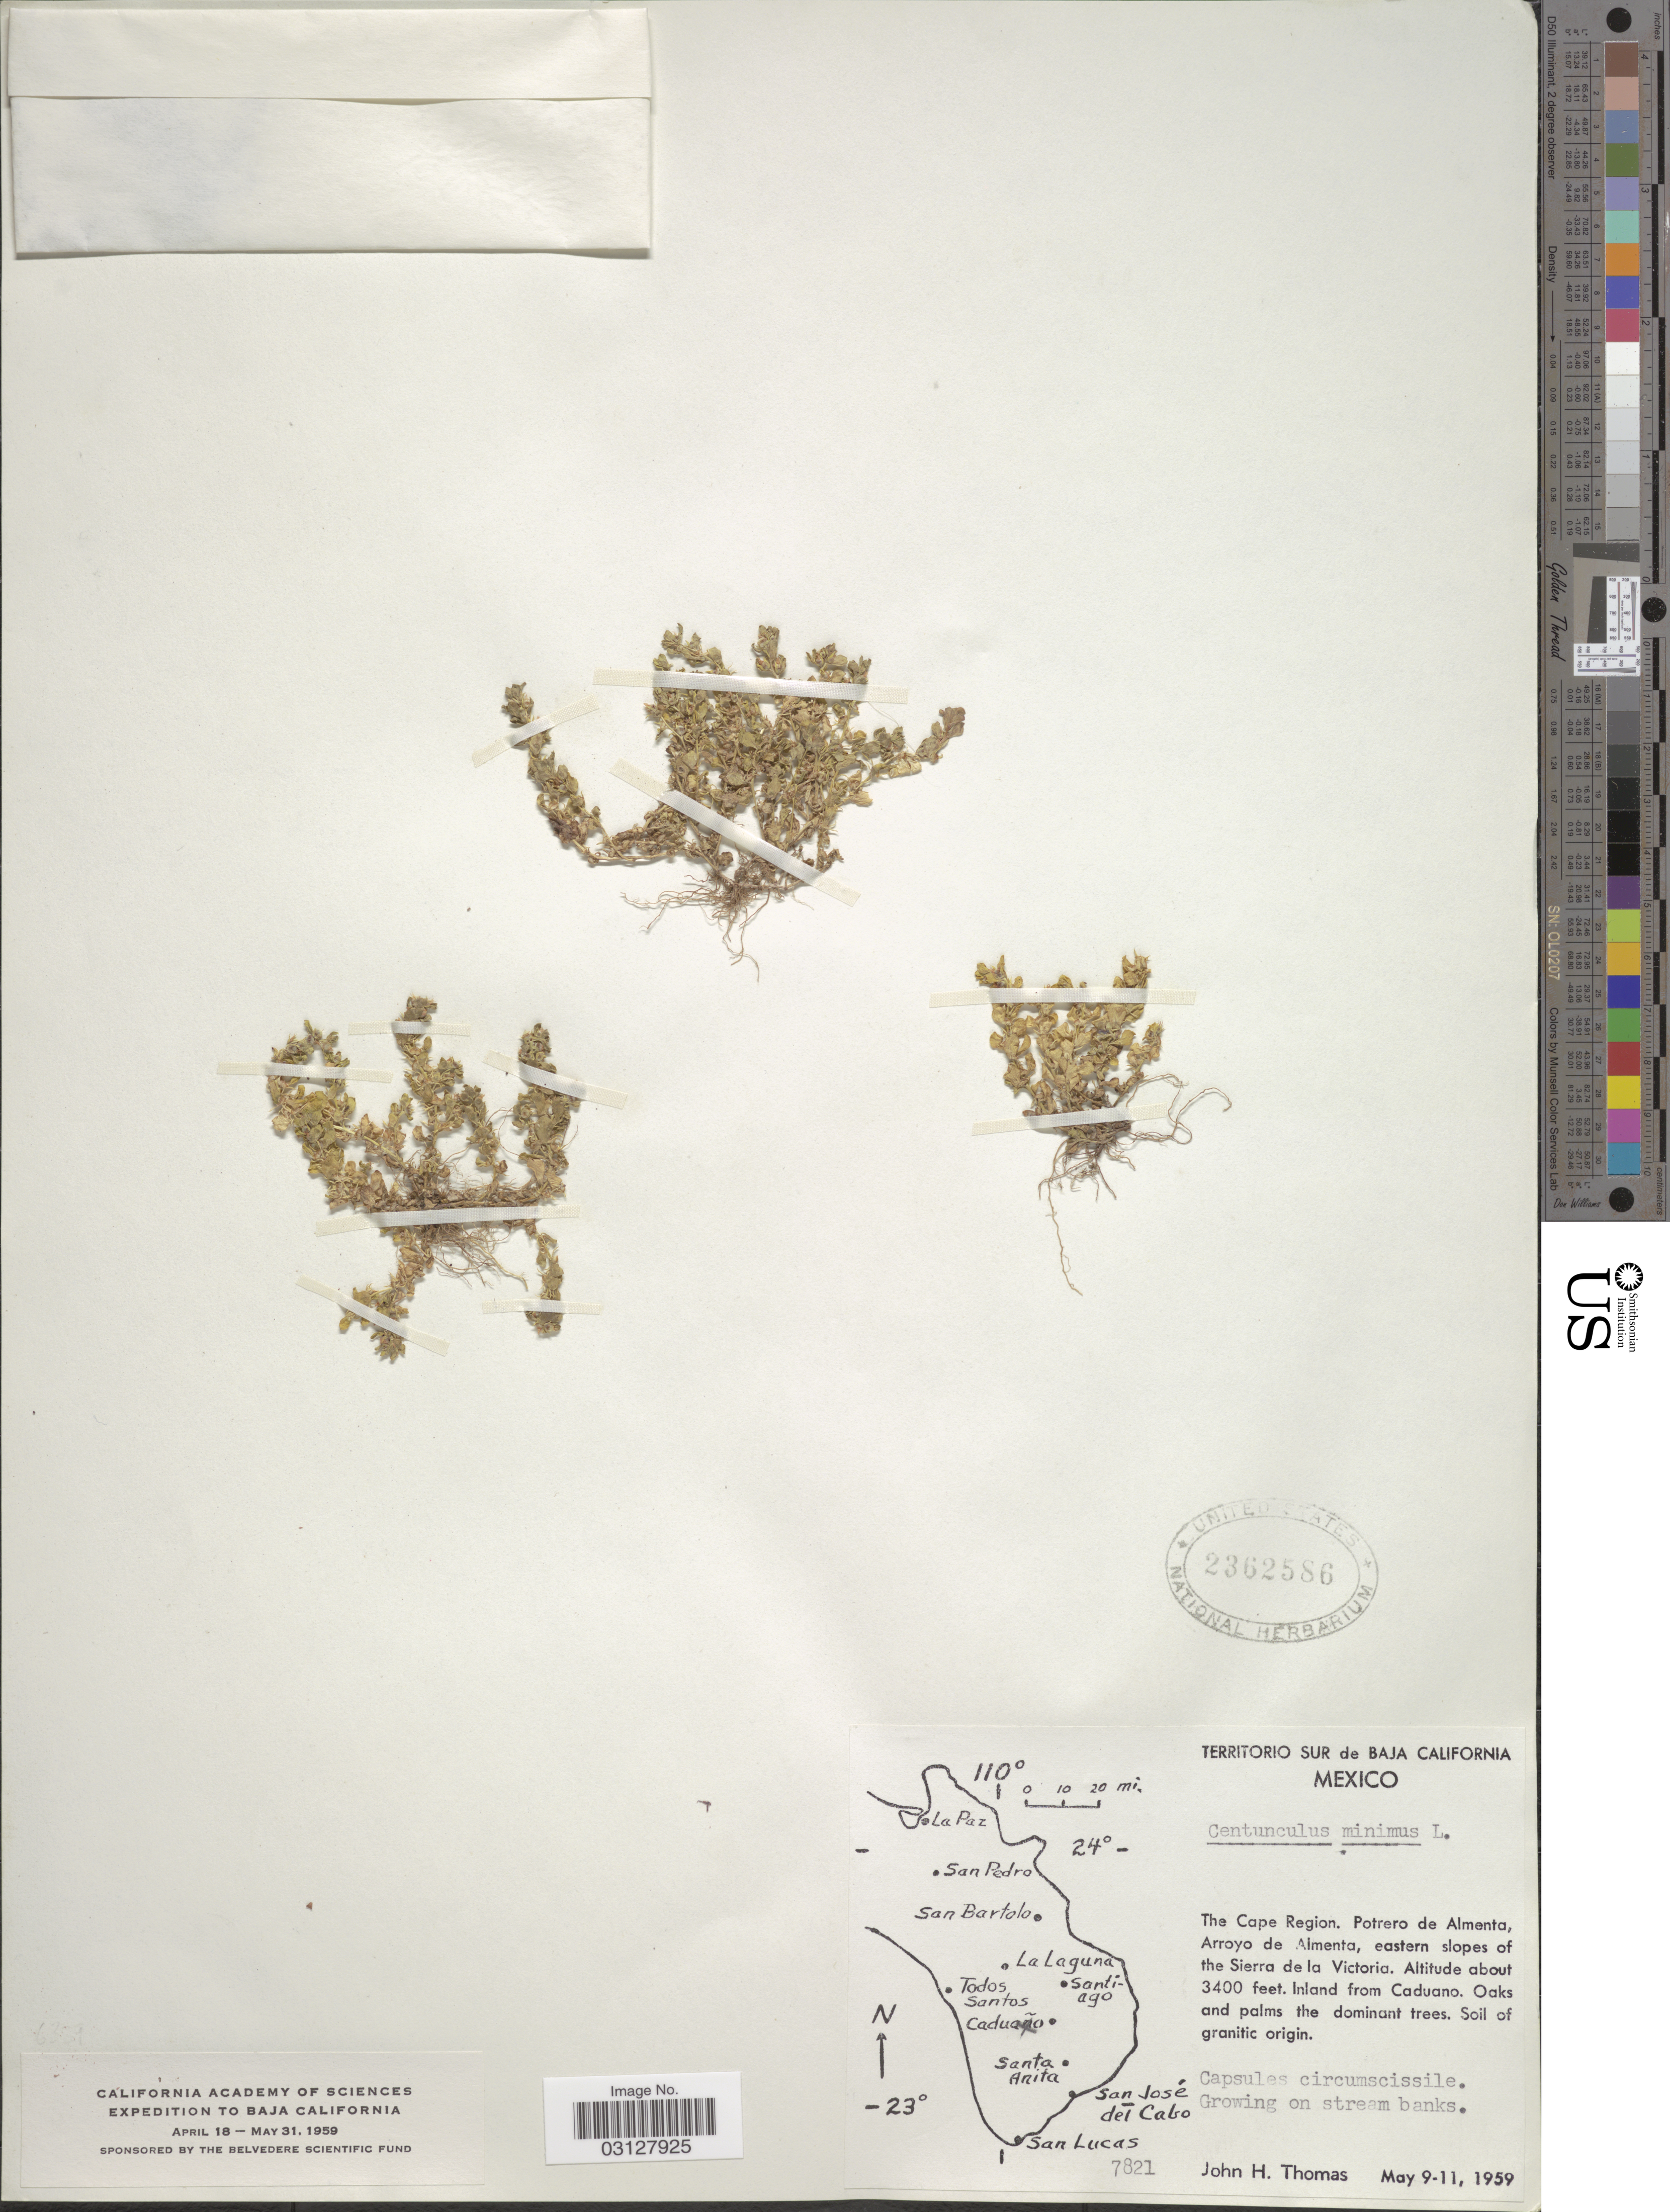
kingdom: Plantae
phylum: Tracheophyta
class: Magnoliopsida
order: Ericales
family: Primulaceae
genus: Centunculus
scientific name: Centunculus minimus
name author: L.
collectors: J. H. Thomas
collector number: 7821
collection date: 1959-05-09/1959-05-11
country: Mexico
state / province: Baja California Sur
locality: Territorio Sur de Baja California. The Cape Region. Potrero de Almenta, Arroyo de Almenta, eastern slopes of the Sierra de la Victoria. Inland from Caduano.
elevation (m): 1036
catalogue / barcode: US 2362586